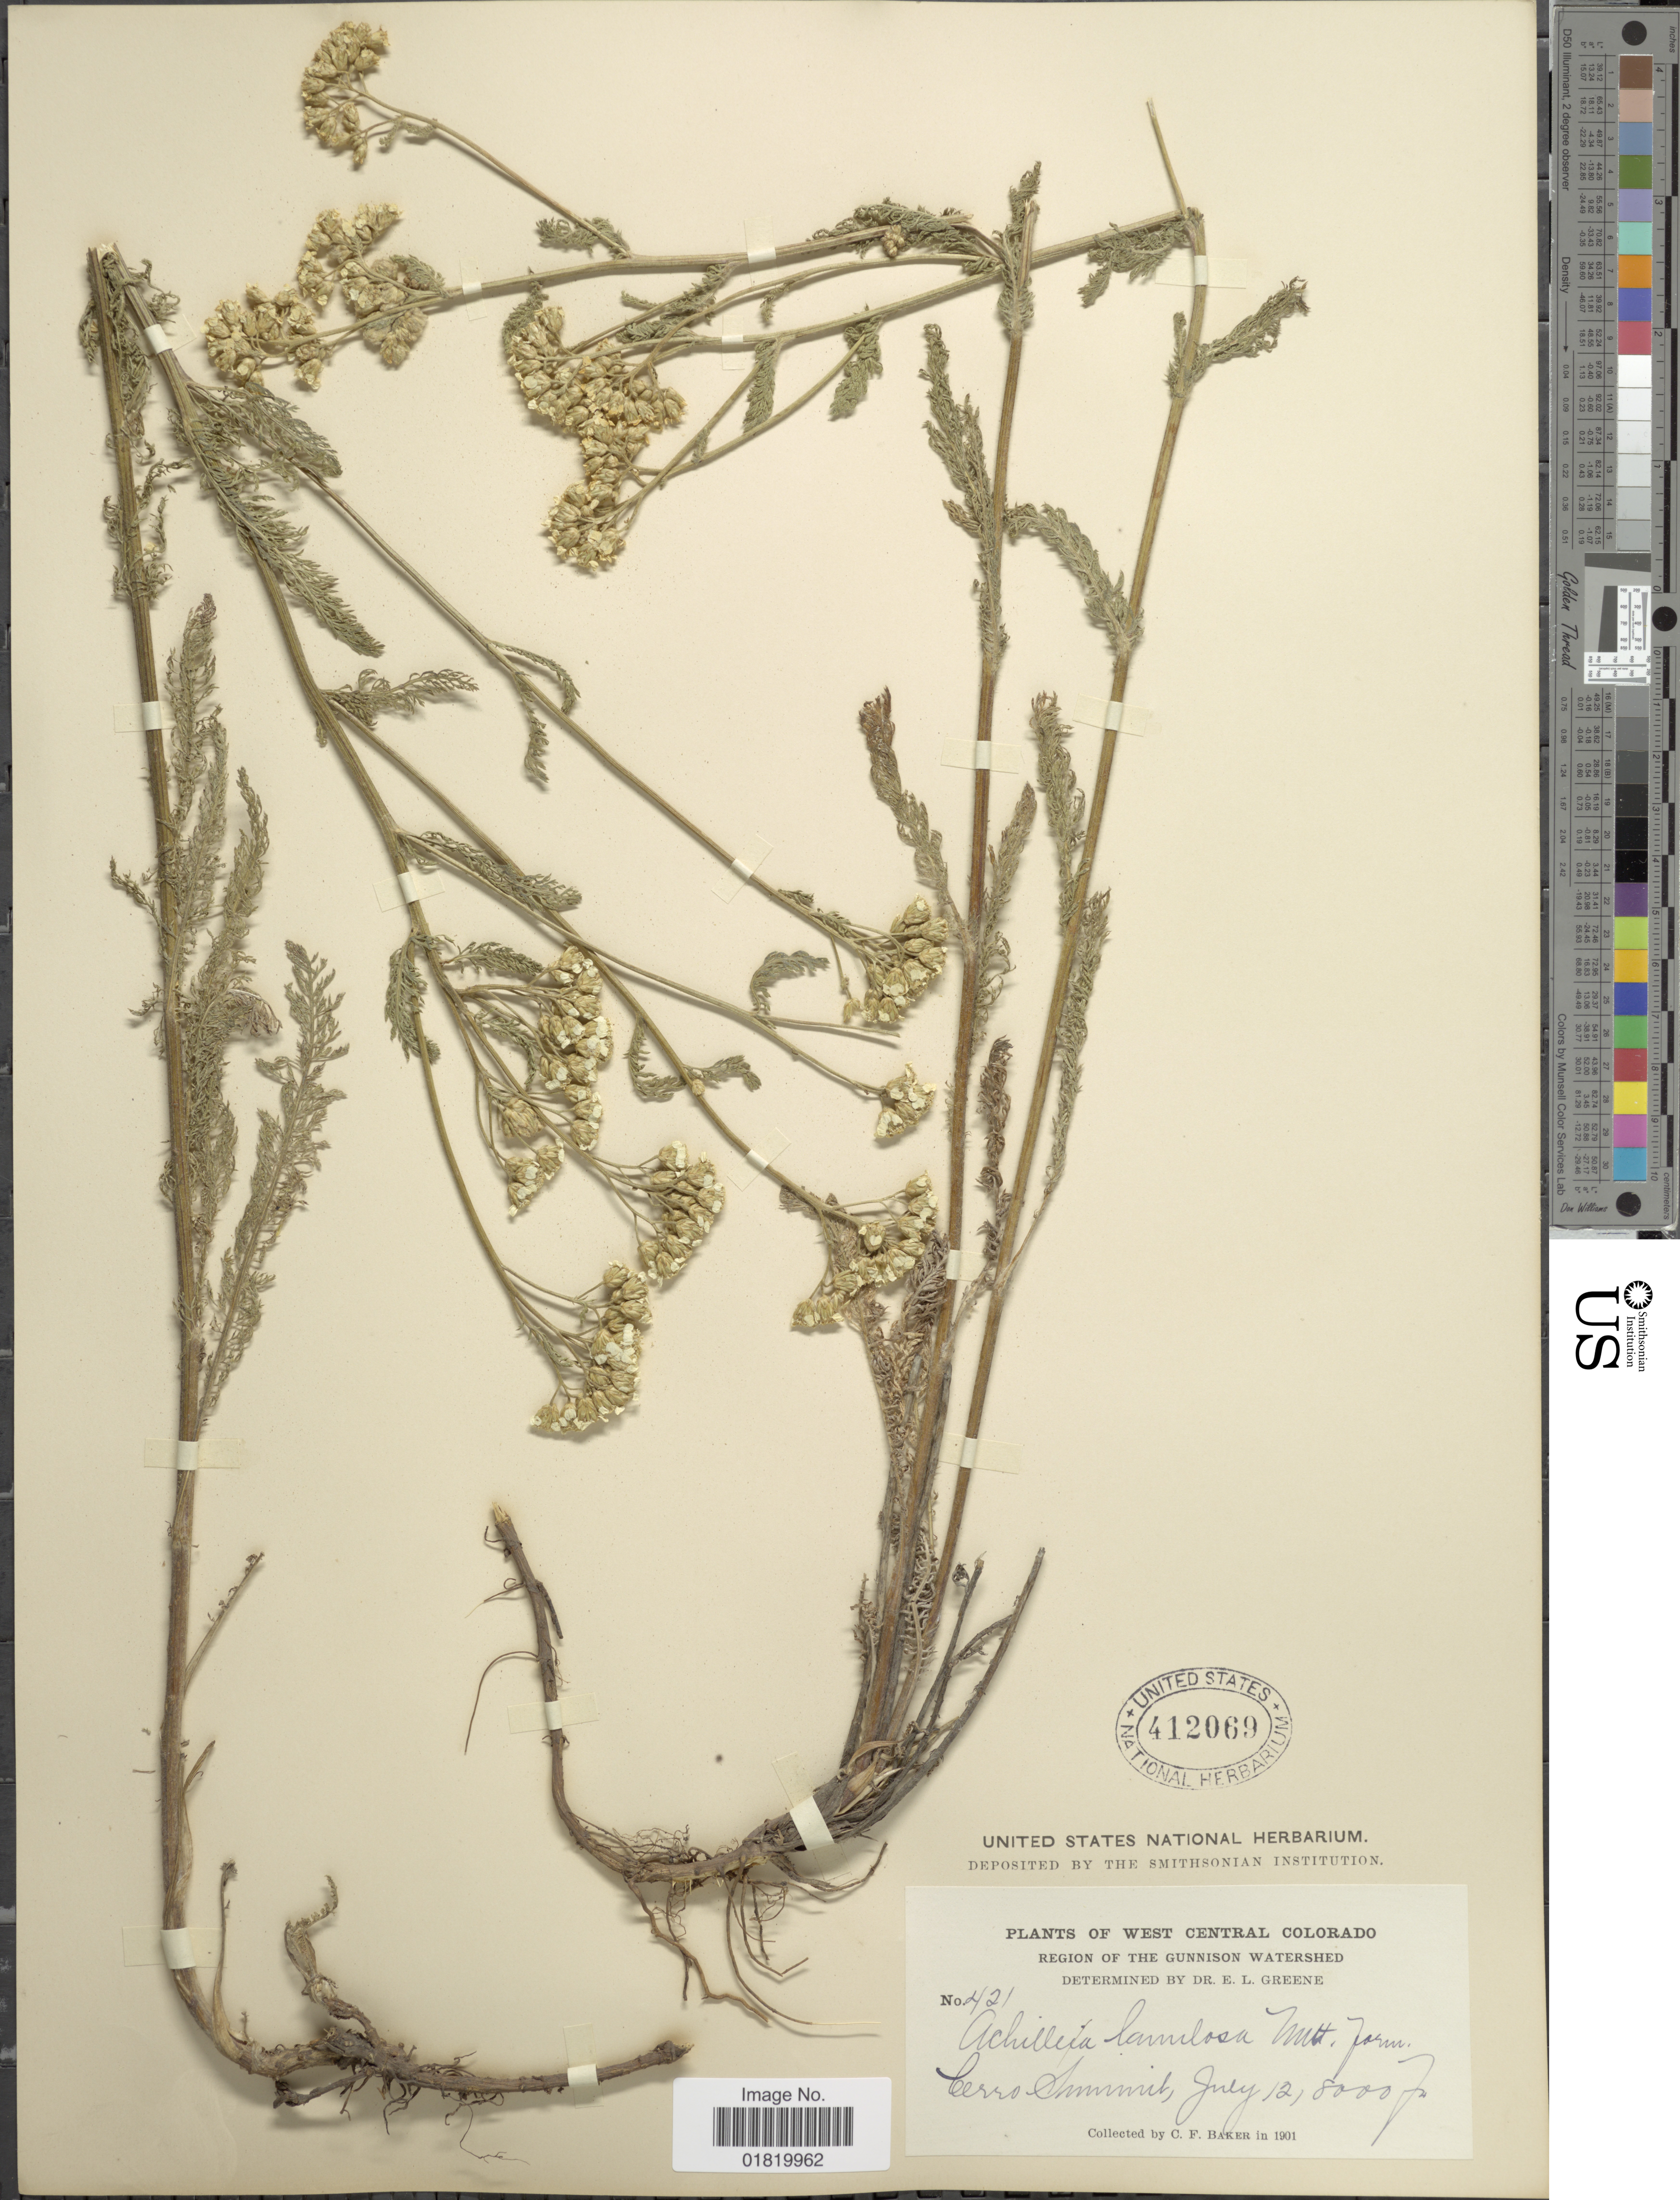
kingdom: Plantae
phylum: Tracheophyta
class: Magnoliopsida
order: Asterales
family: Asteraceae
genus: Achillea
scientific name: Achillea lanulosa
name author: Nutt.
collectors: C. F. Baker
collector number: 421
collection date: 1901-07-12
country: United States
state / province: Colorado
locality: West Central Colorado, Region of the Gunnison Watershed. Cerro Summit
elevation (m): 2438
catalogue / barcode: US 412069